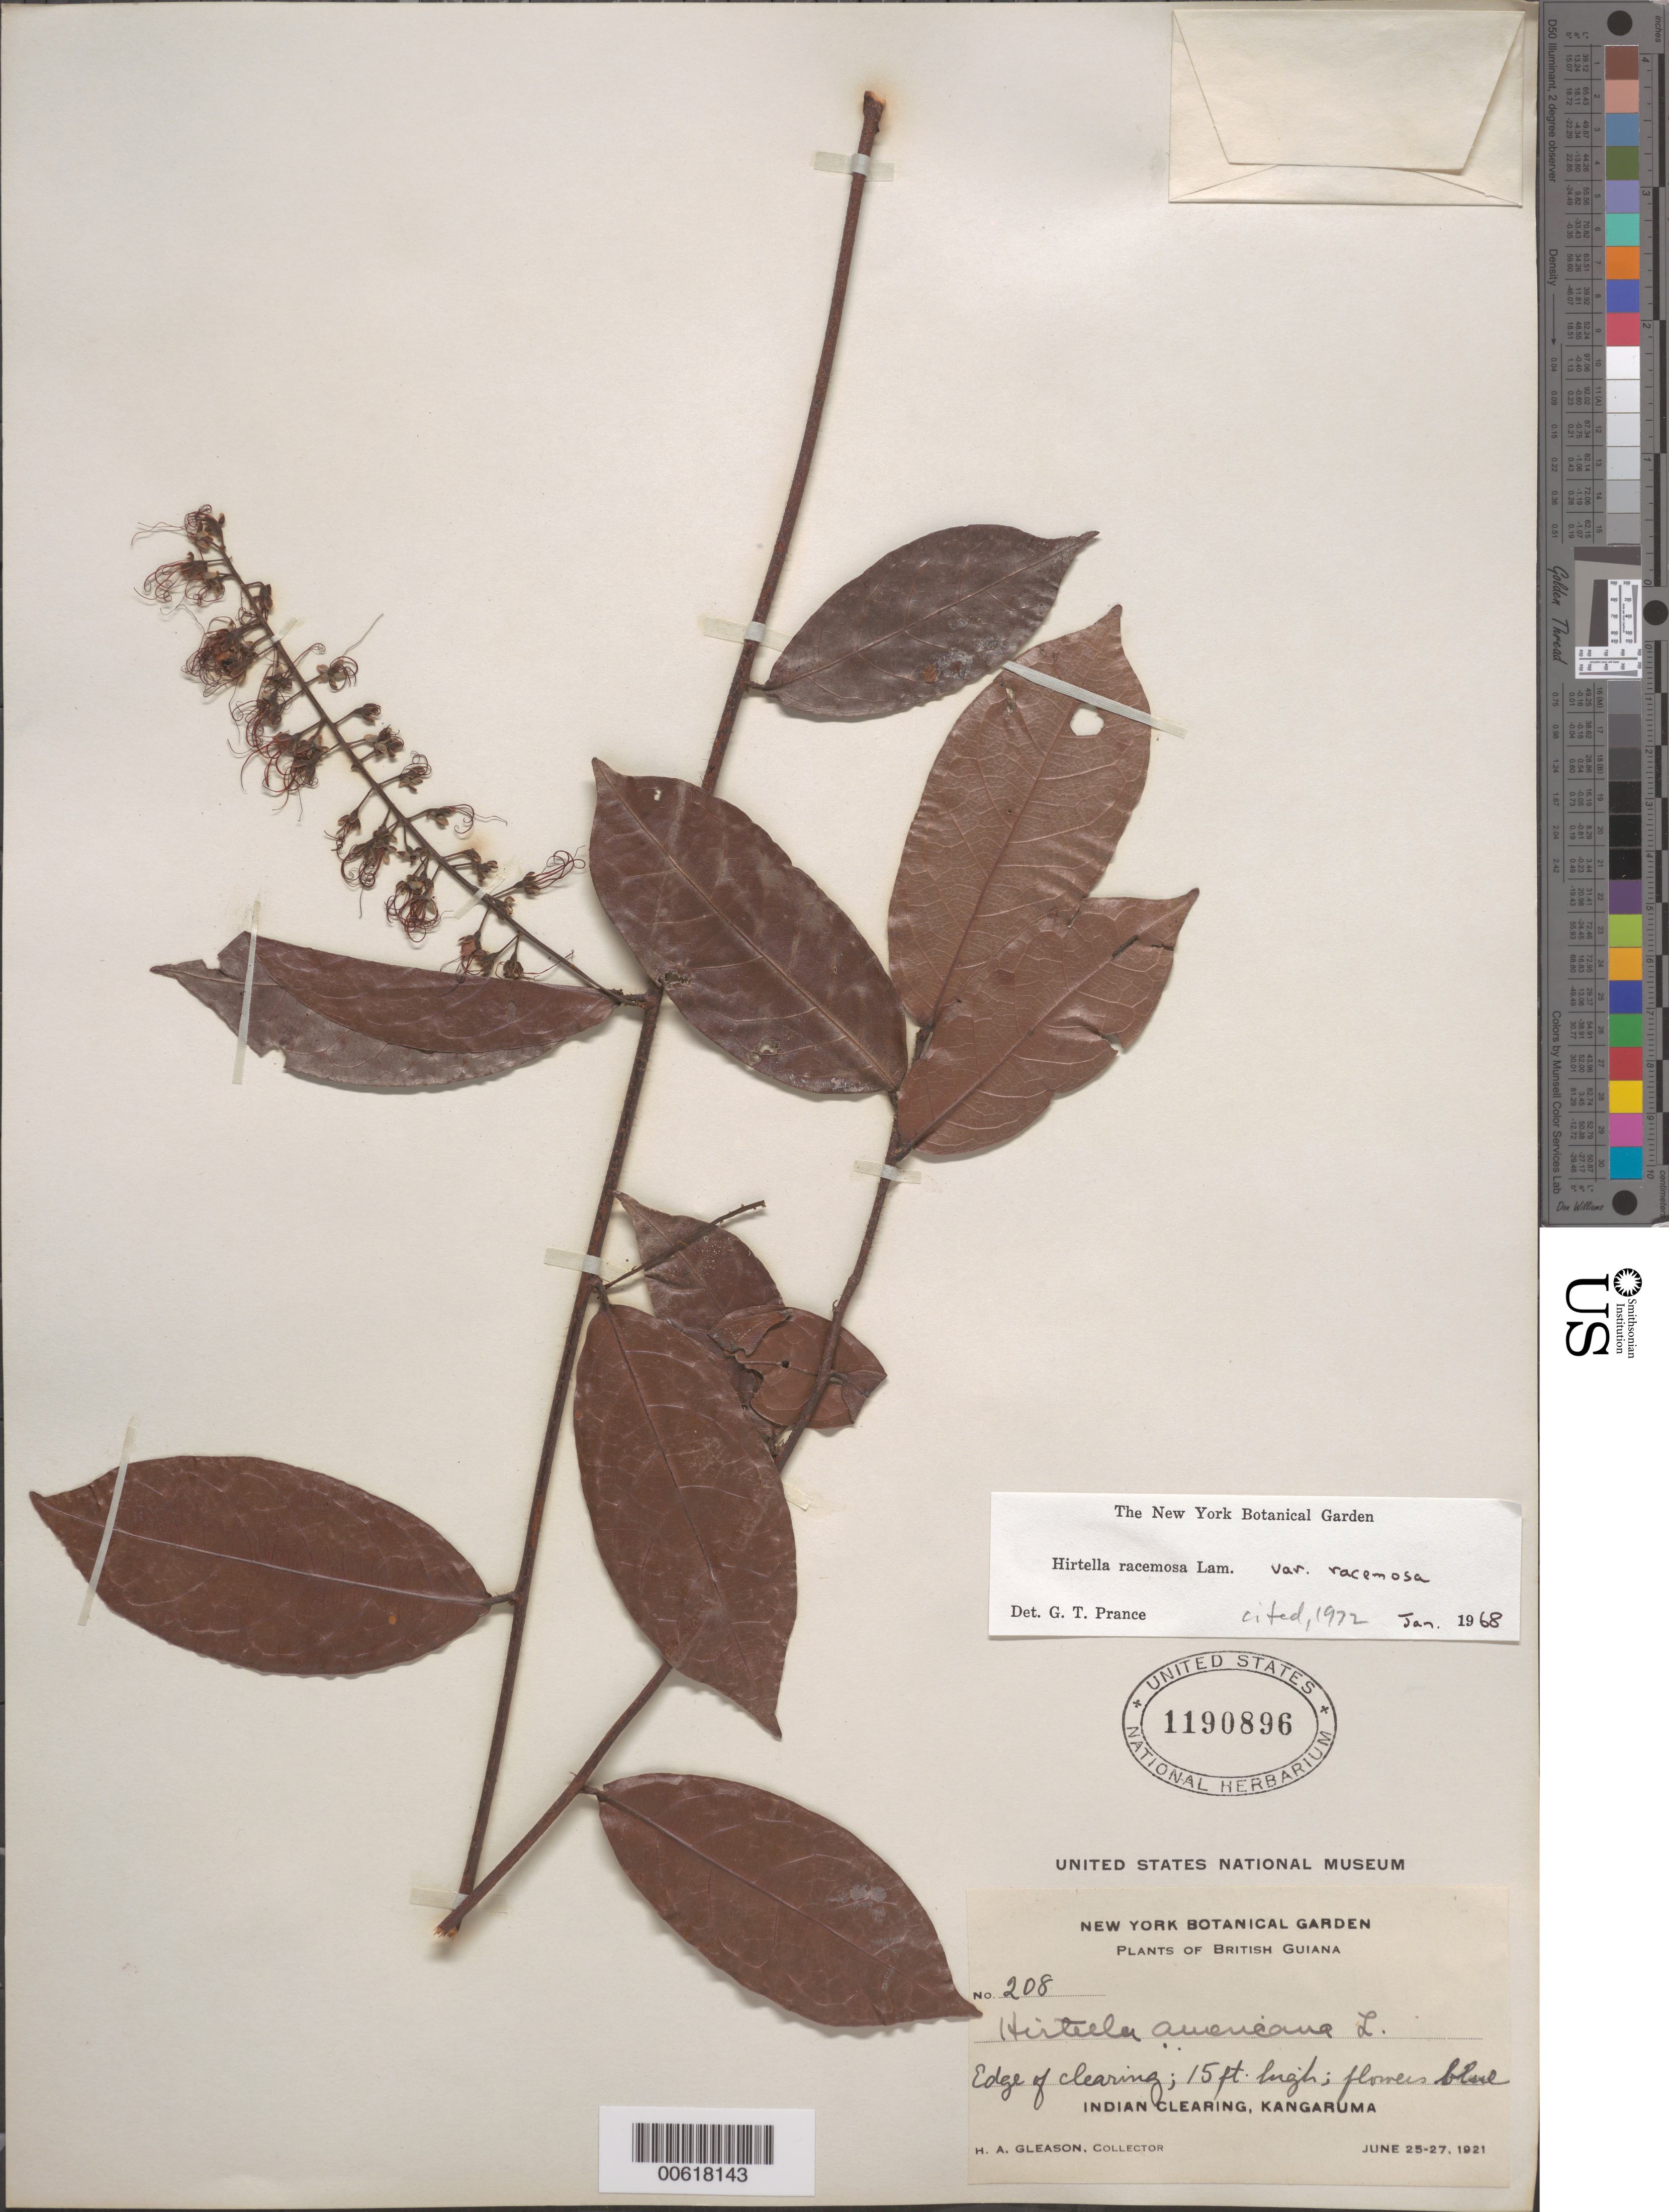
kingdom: Plantae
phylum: Tracheophyta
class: Magnoliopsida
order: Malpighiales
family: Chrysobalanaceae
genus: Hirtella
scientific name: Hirtella racemosa var. racemosa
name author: Lam.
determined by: Prance, G. T.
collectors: H. A. Gleason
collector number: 208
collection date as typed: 25-Jun-21 to 27-Jun-21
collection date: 1921-06-25/1921-06-27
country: Guyana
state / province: Potaro-Siparuni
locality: Kangaruma, Indian clearing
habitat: Edge of clearing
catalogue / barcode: US 1190896